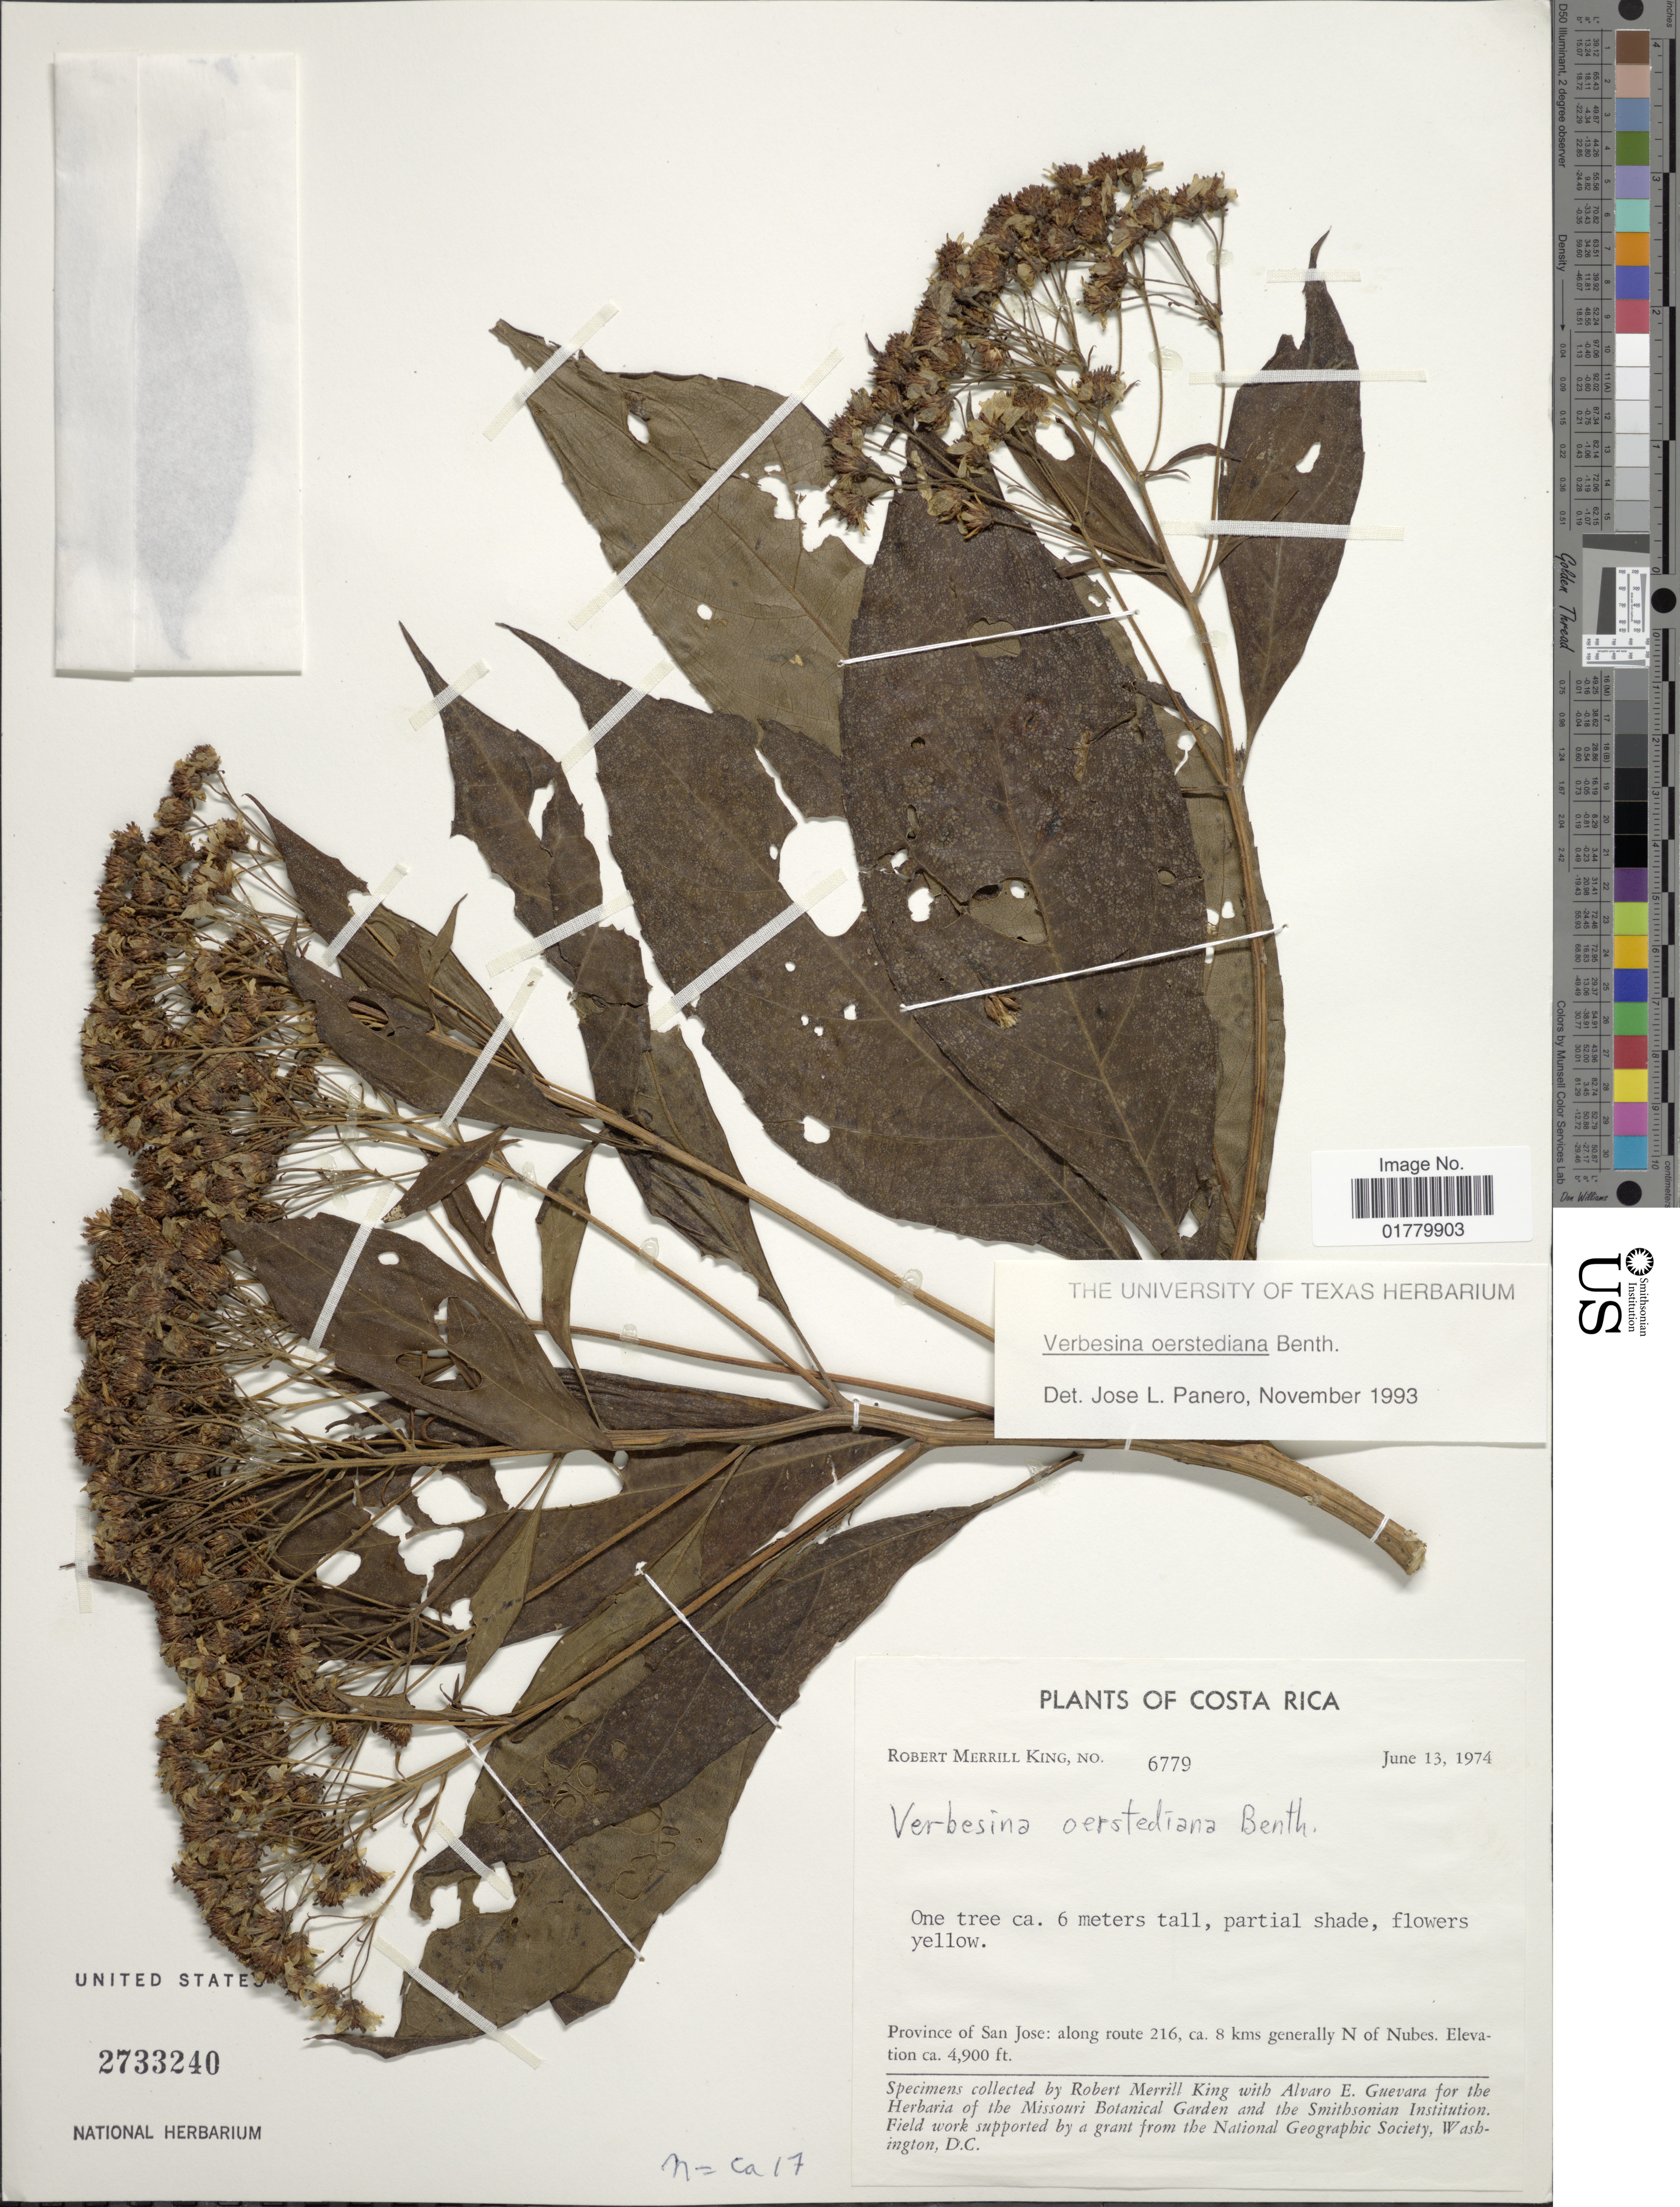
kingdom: Plantae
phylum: Tracheophyta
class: Magnoliopsida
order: Asterales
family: Asteraceae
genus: Verbesina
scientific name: Verbesina oerstediana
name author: Benth. in Oerst.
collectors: R. M. King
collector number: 6779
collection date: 1974-06-13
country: Costa Rica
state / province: San José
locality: Along route 216, ca. 8 kms generally N of Nubes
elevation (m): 1494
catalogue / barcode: US 2733240